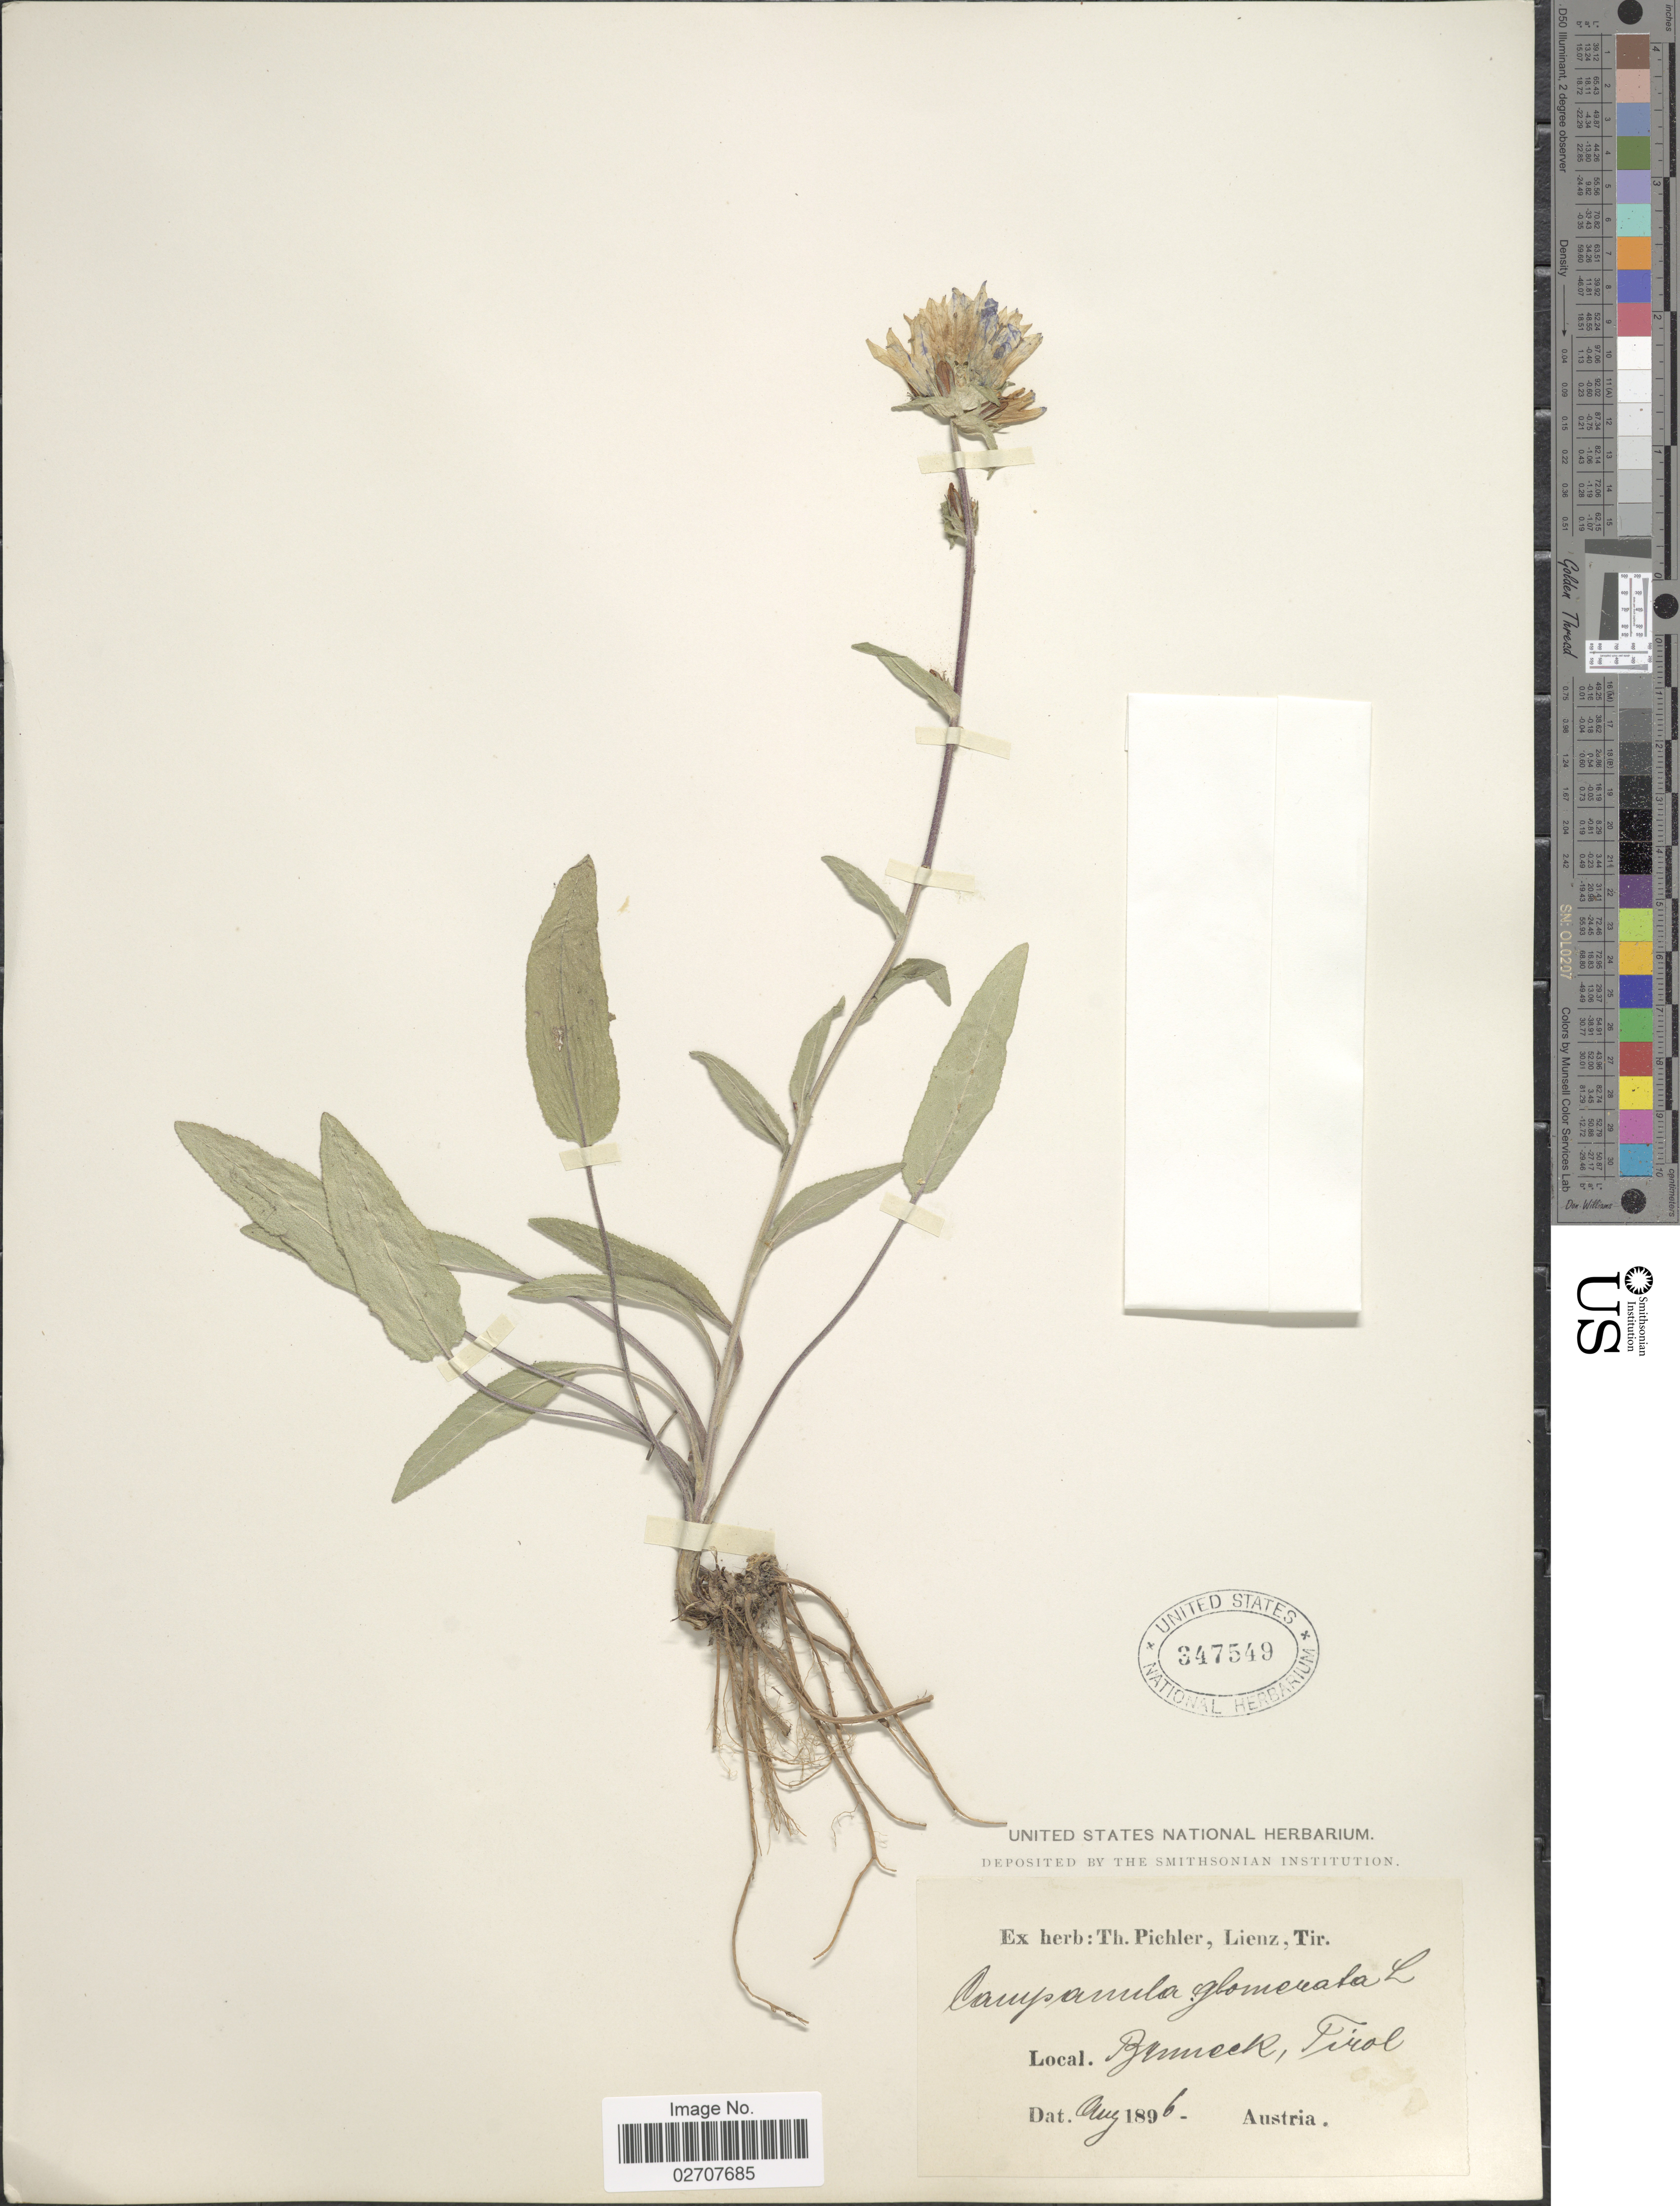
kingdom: Plantae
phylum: Tracheophyta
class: Magnoliopsida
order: Asterales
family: Campanulaceae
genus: Campanula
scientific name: Campanula glomerata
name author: L.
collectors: ex herb. T. Pichler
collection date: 1896-08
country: Austria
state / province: Tirol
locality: Remeck [interpreted]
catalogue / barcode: US 347549